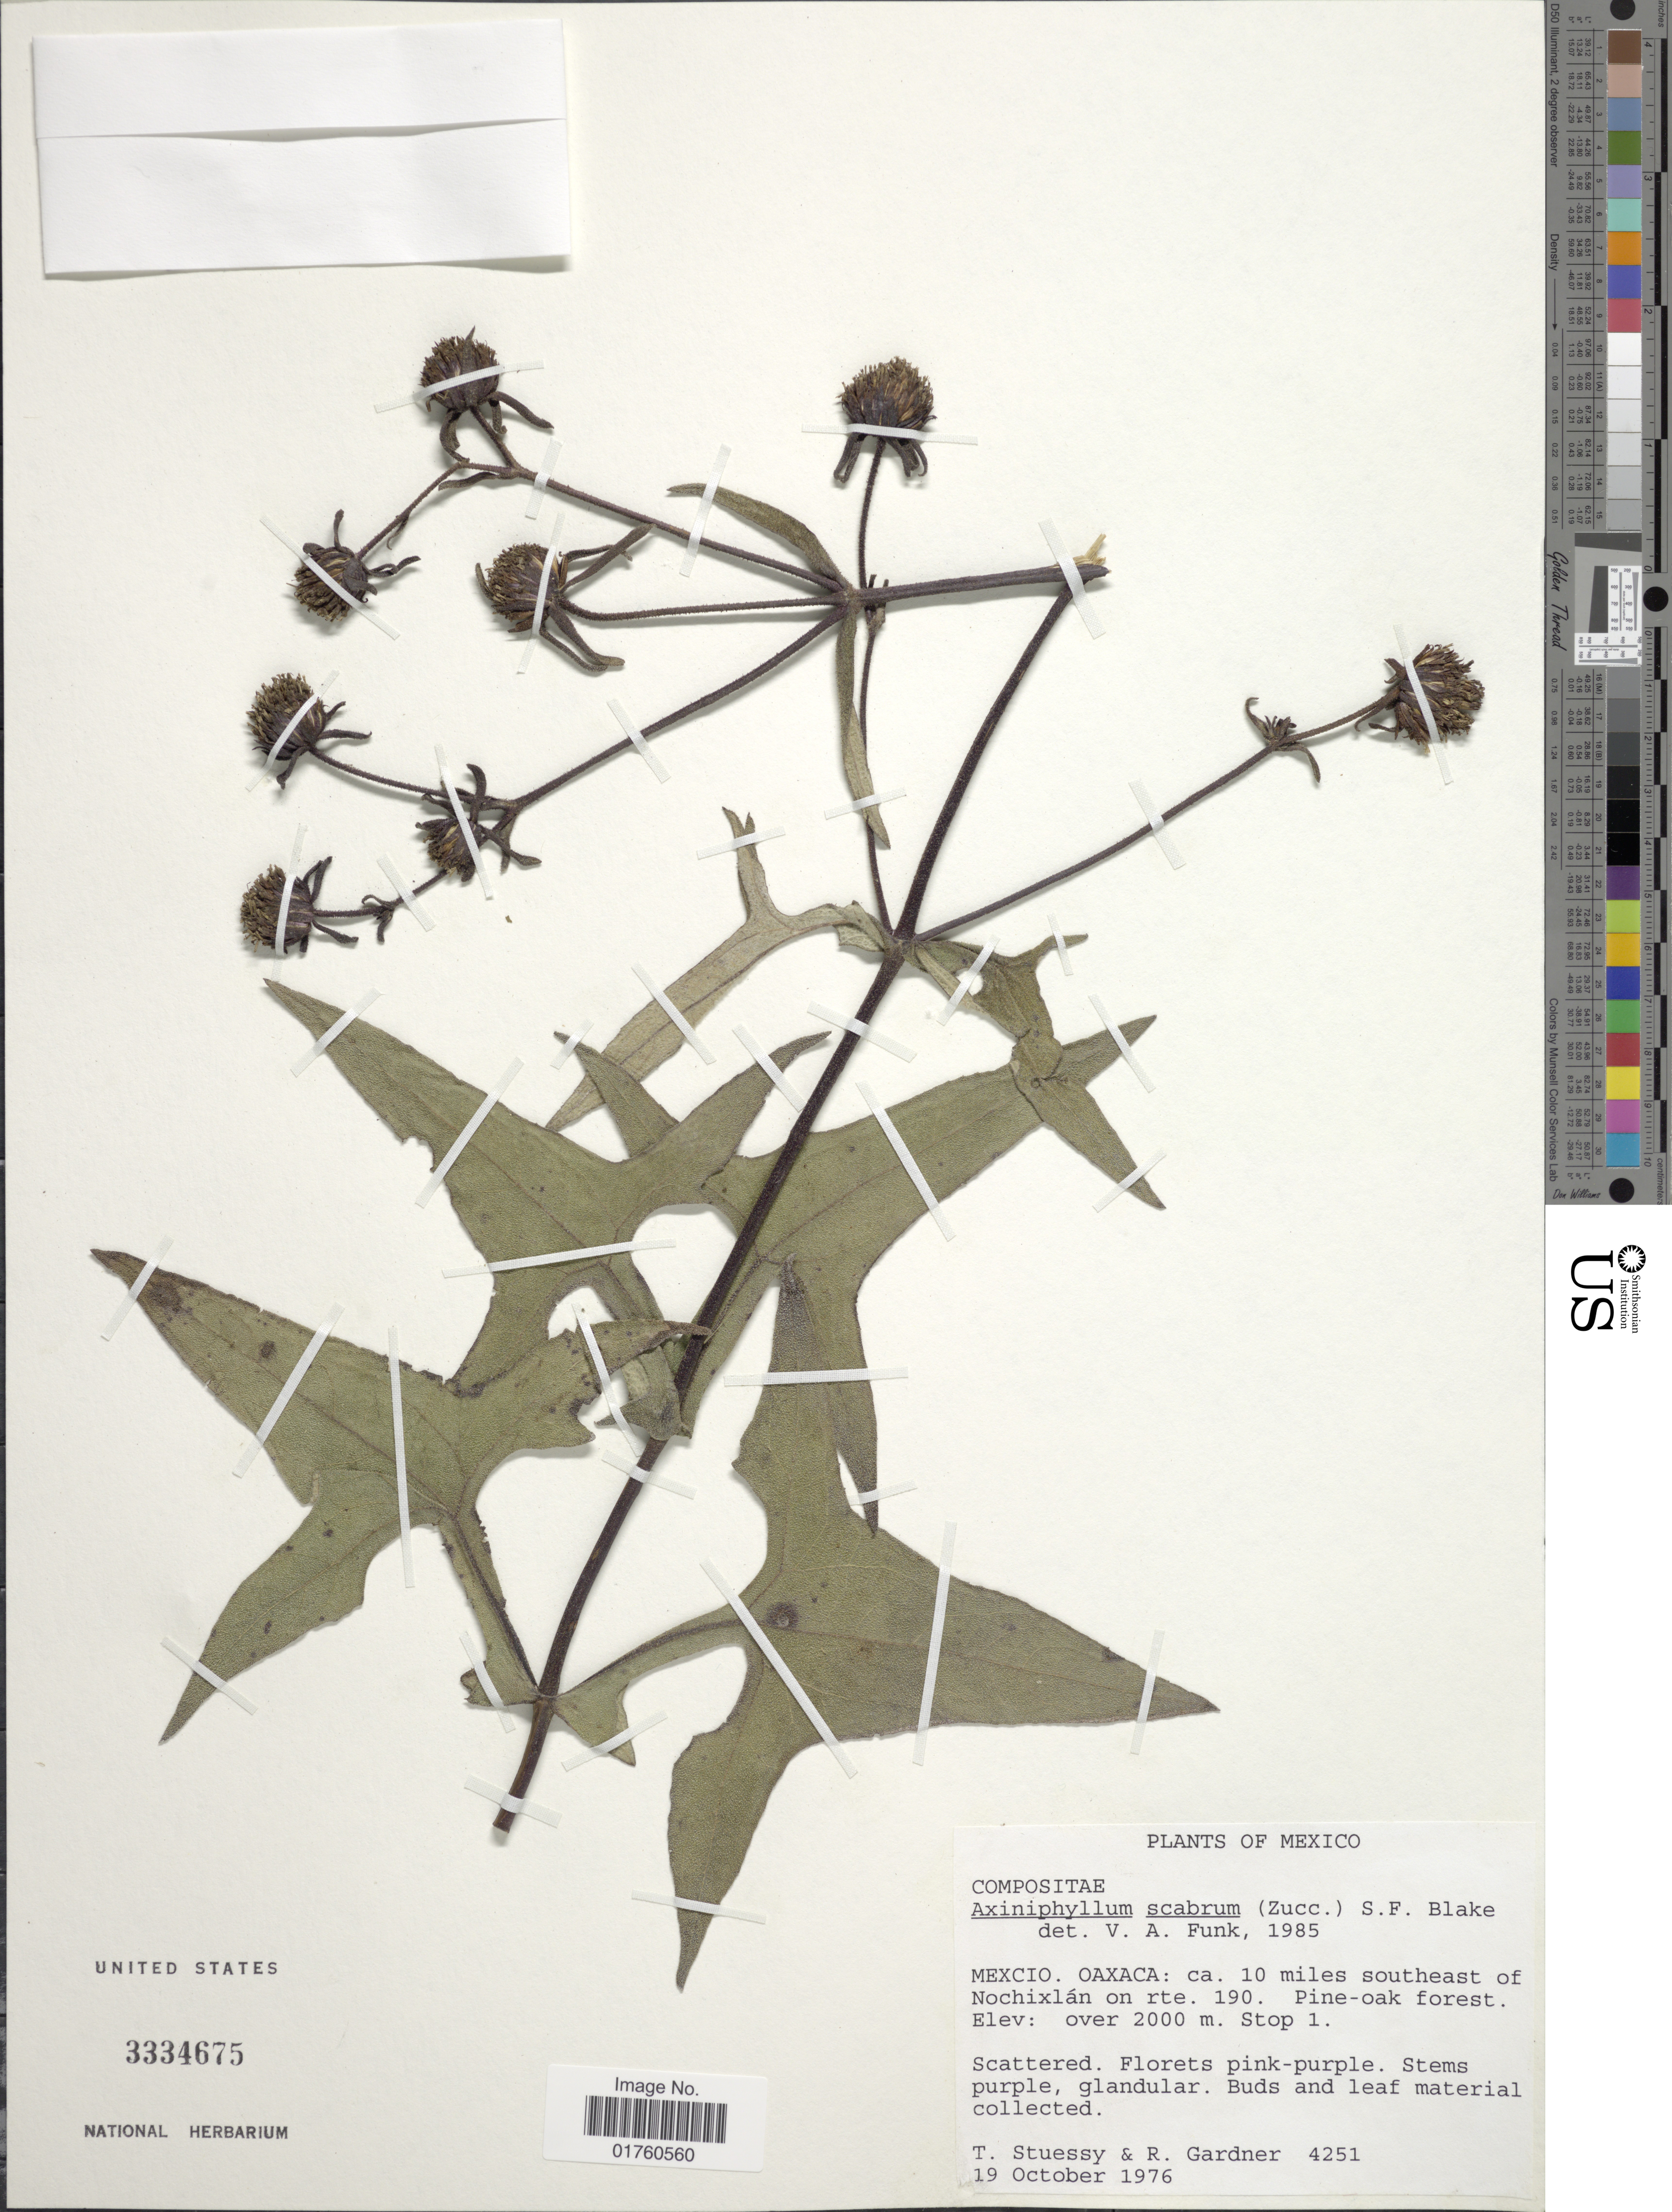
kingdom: Plantae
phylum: Tracheophyta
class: Magnoliopsida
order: Asterales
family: Asteraceae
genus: Axiniphyllum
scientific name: Axiniphyllum scabbrum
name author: (Zucc.) Blake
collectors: T. Steussy & R. C. Gardner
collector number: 4251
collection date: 1976-10-19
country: Mexico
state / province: Oaxaca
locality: Ca. 10 miles southeast of Nochixlan on rte. 190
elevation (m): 2000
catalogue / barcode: US 3334675